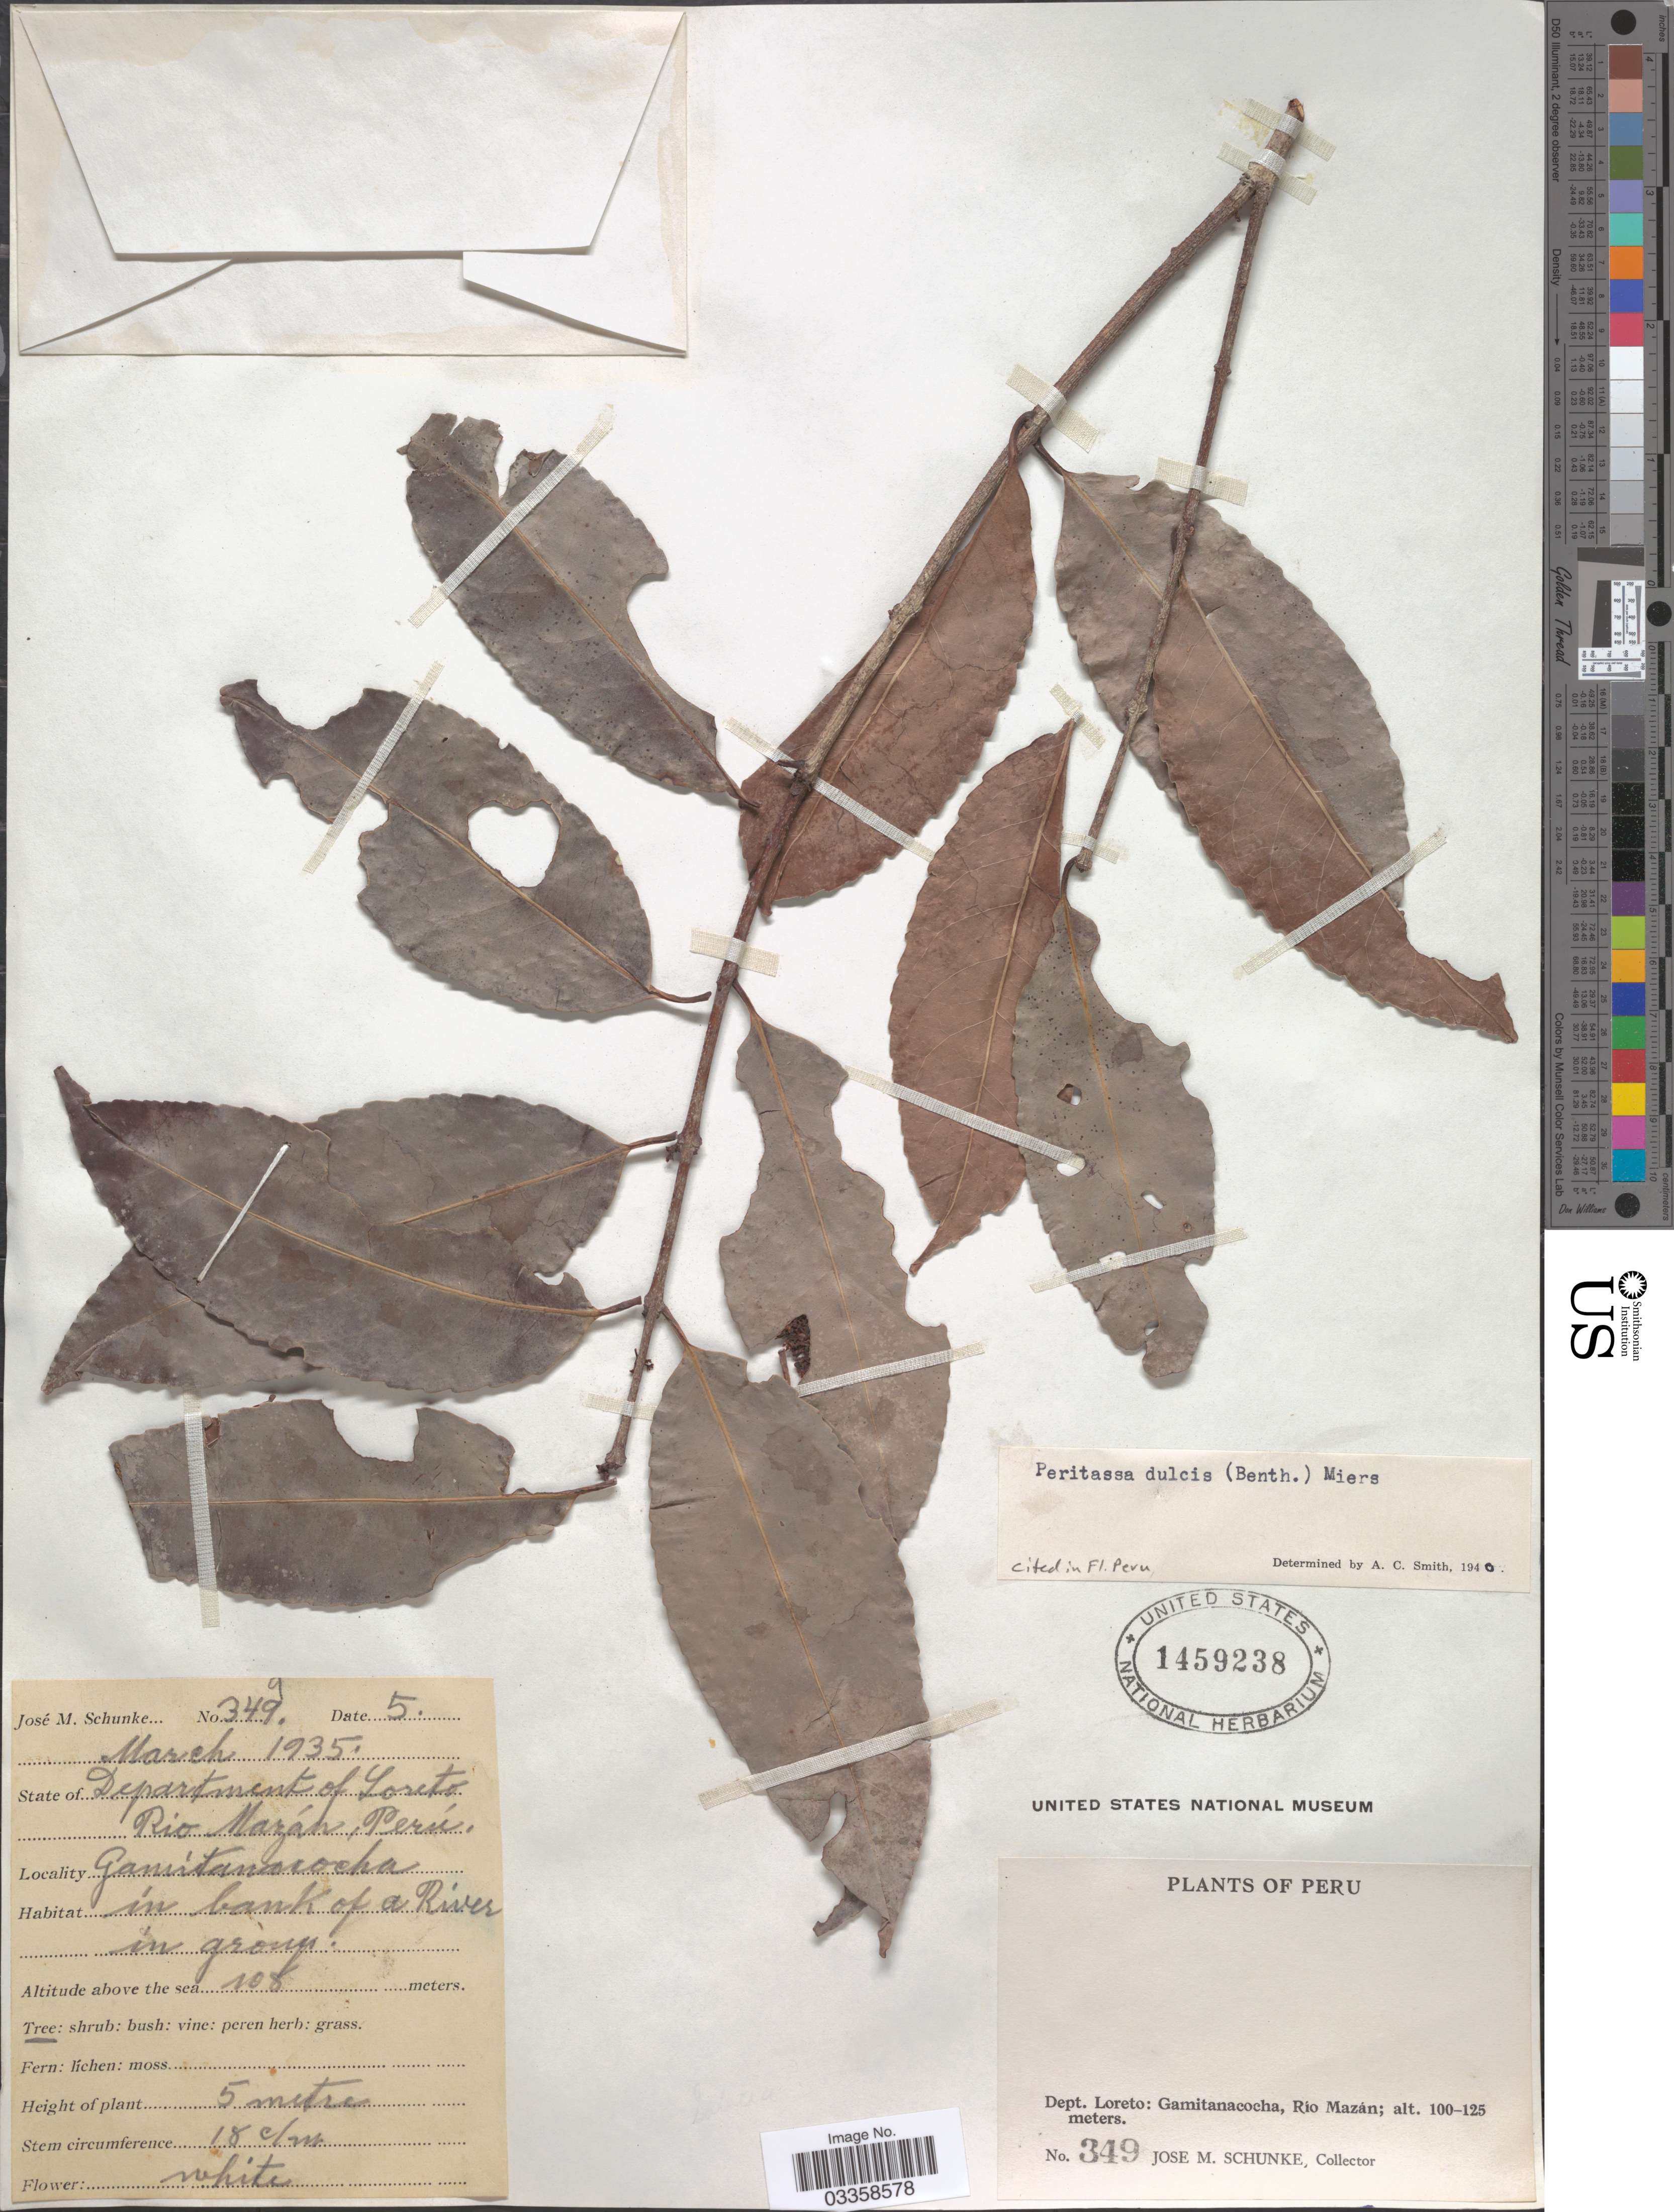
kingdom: Plantae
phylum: Tracheophyta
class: Magnoliopsida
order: Celastrales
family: Celastraceae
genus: Peritassa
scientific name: Peritassa dulcis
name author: (Benth.) Miers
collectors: J. M. Schunke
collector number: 349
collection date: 1935-03-05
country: Peru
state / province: Loreto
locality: Deptartment of Loreto. Rio Mazán. Gamitanacocha.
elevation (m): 108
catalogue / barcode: US 1459238